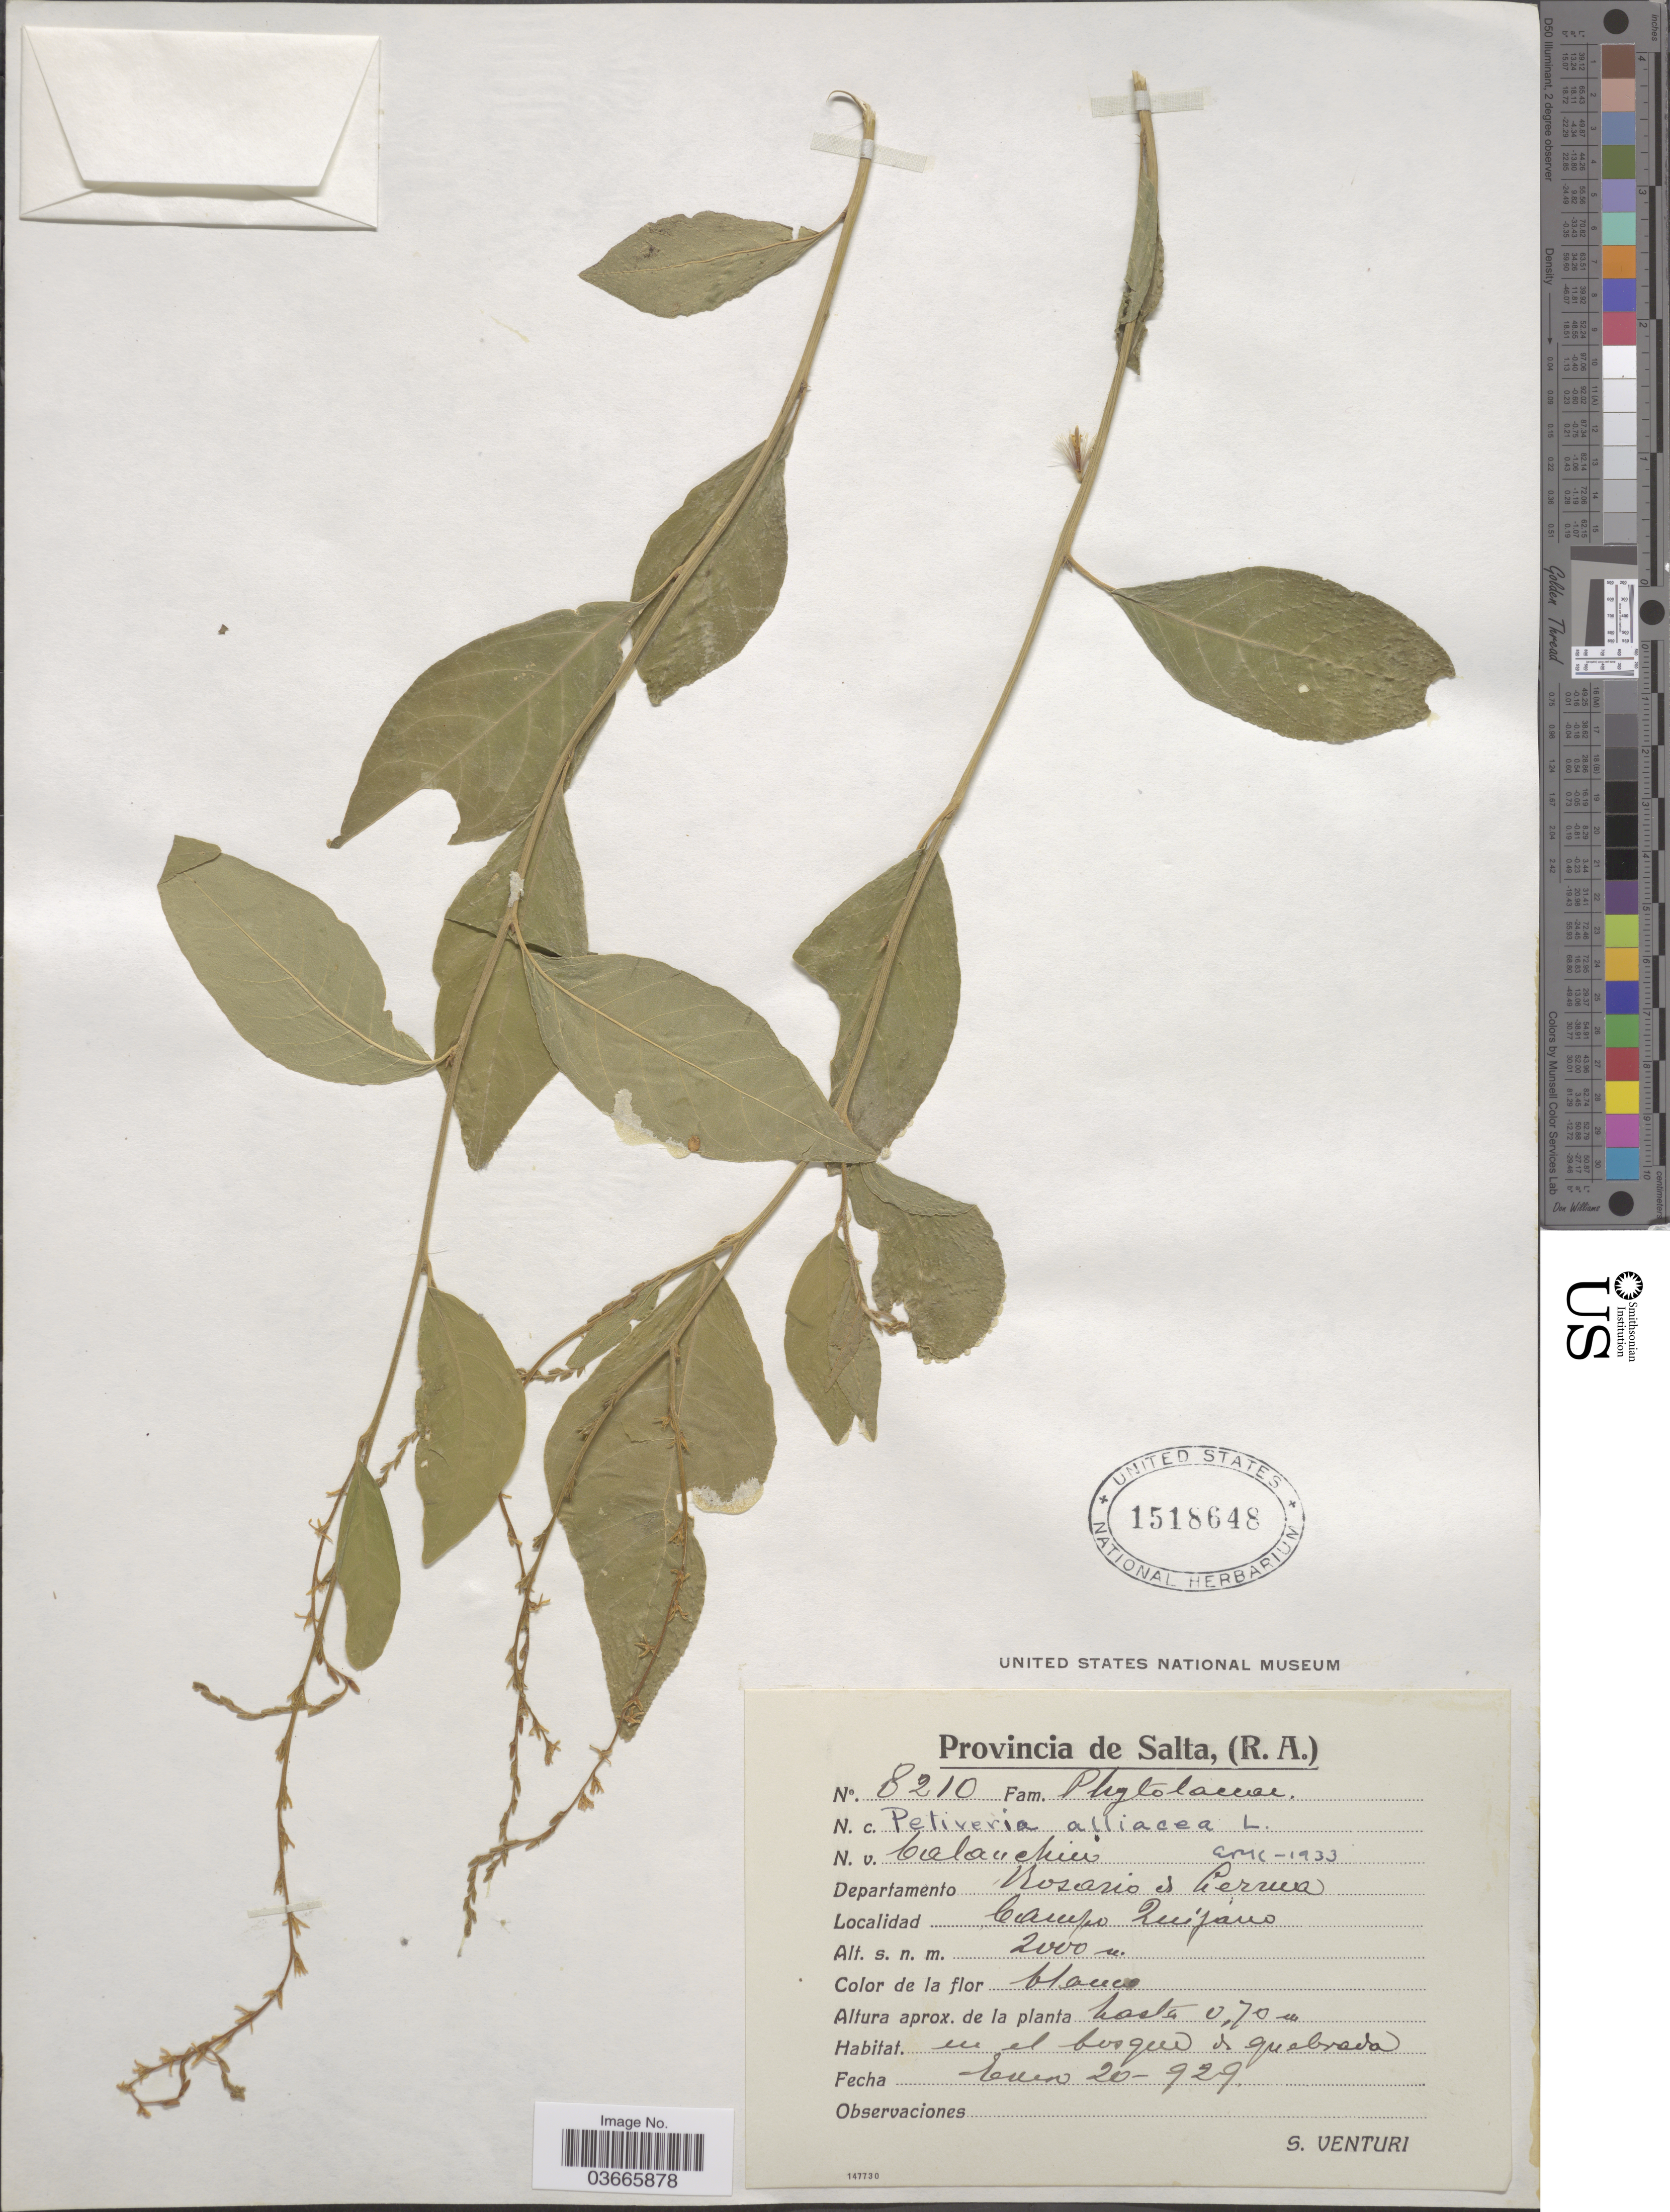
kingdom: Plantae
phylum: Tracheophyta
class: Magnoliopsida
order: Caryophyllales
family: Phytolaccaceae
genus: Petiveria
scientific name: Petiveria alliacea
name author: L.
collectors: S. Venturi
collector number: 8210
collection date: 1929-01-20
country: Argentina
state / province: Salta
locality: (R. A.), Departamento Rosario de Lerma. Campo Quijano.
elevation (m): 2000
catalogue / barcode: US 1518648